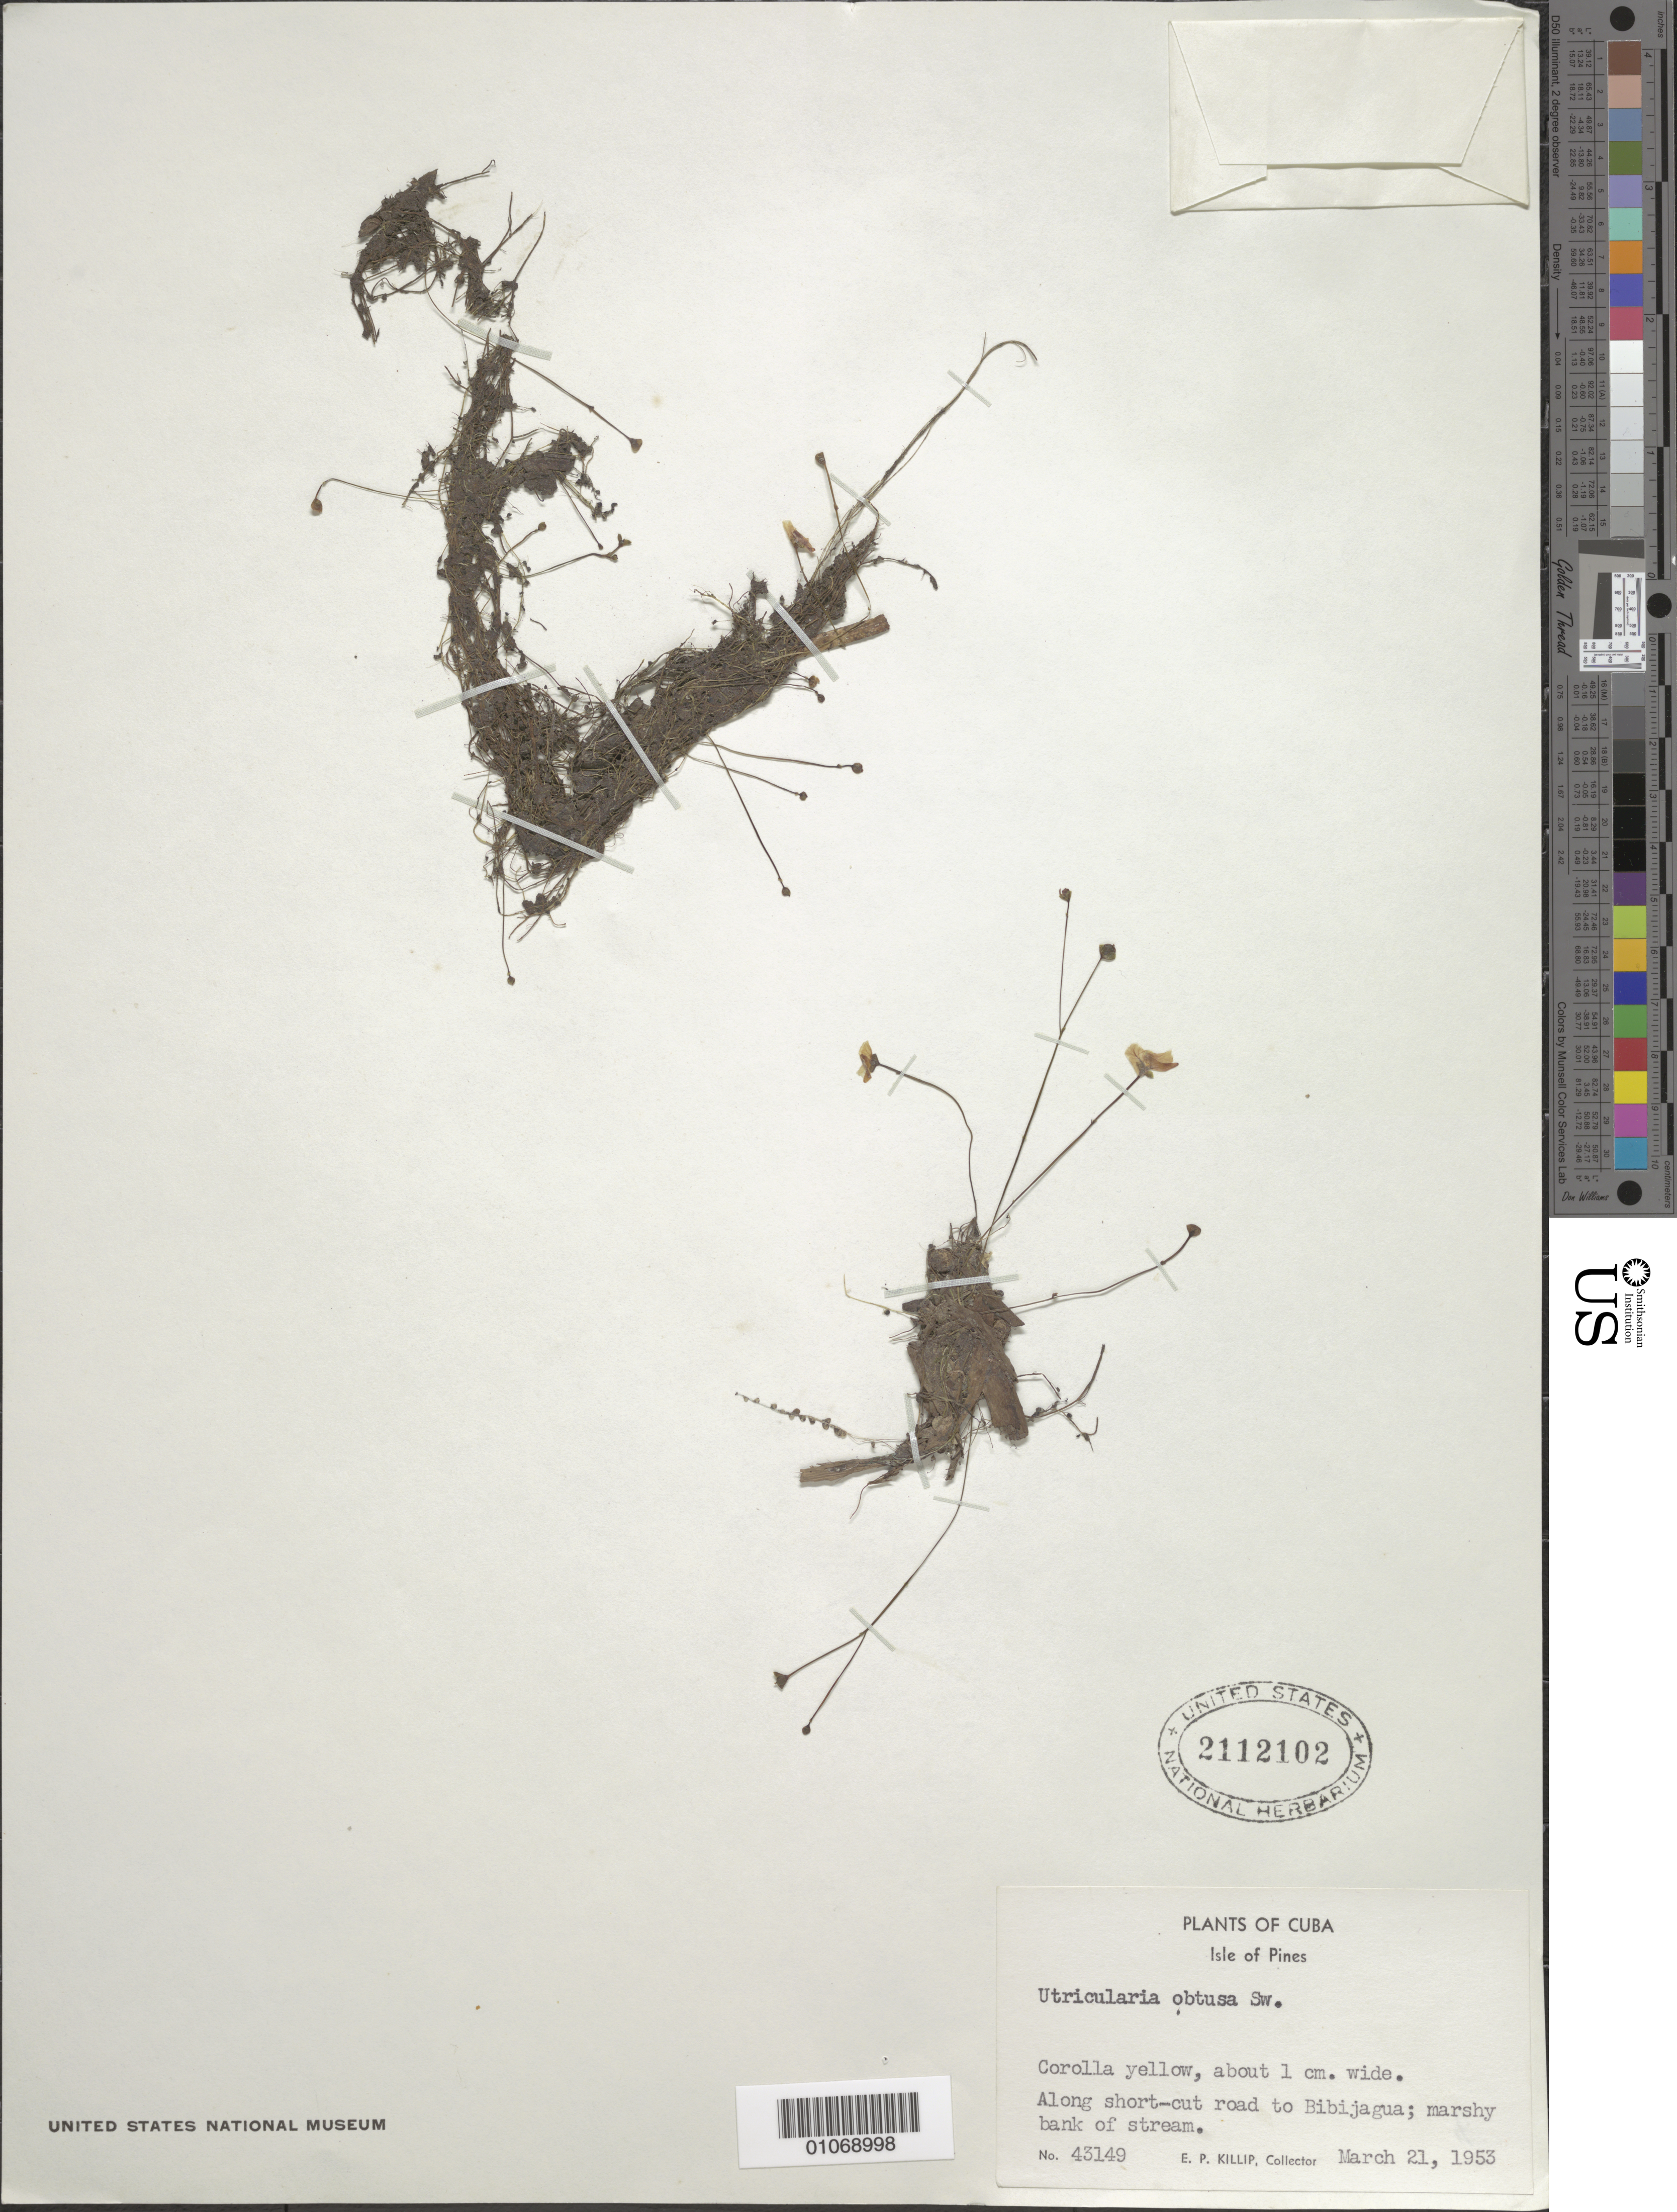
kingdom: Plantae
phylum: Tracheophyta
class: Magnoliopsida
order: Lamiales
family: Lentibulariaceae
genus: Utricularia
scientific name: Utricularia gibba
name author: L.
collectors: E. P. Killip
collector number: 43149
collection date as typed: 21 Mar 1953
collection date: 1953-03-21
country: Cuba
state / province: Isla de La Juventud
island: Isla de la Juventud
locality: Isle of Pines, Along short-cut road to Bibijagua; marshy bank of stream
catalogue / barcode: US 2112102